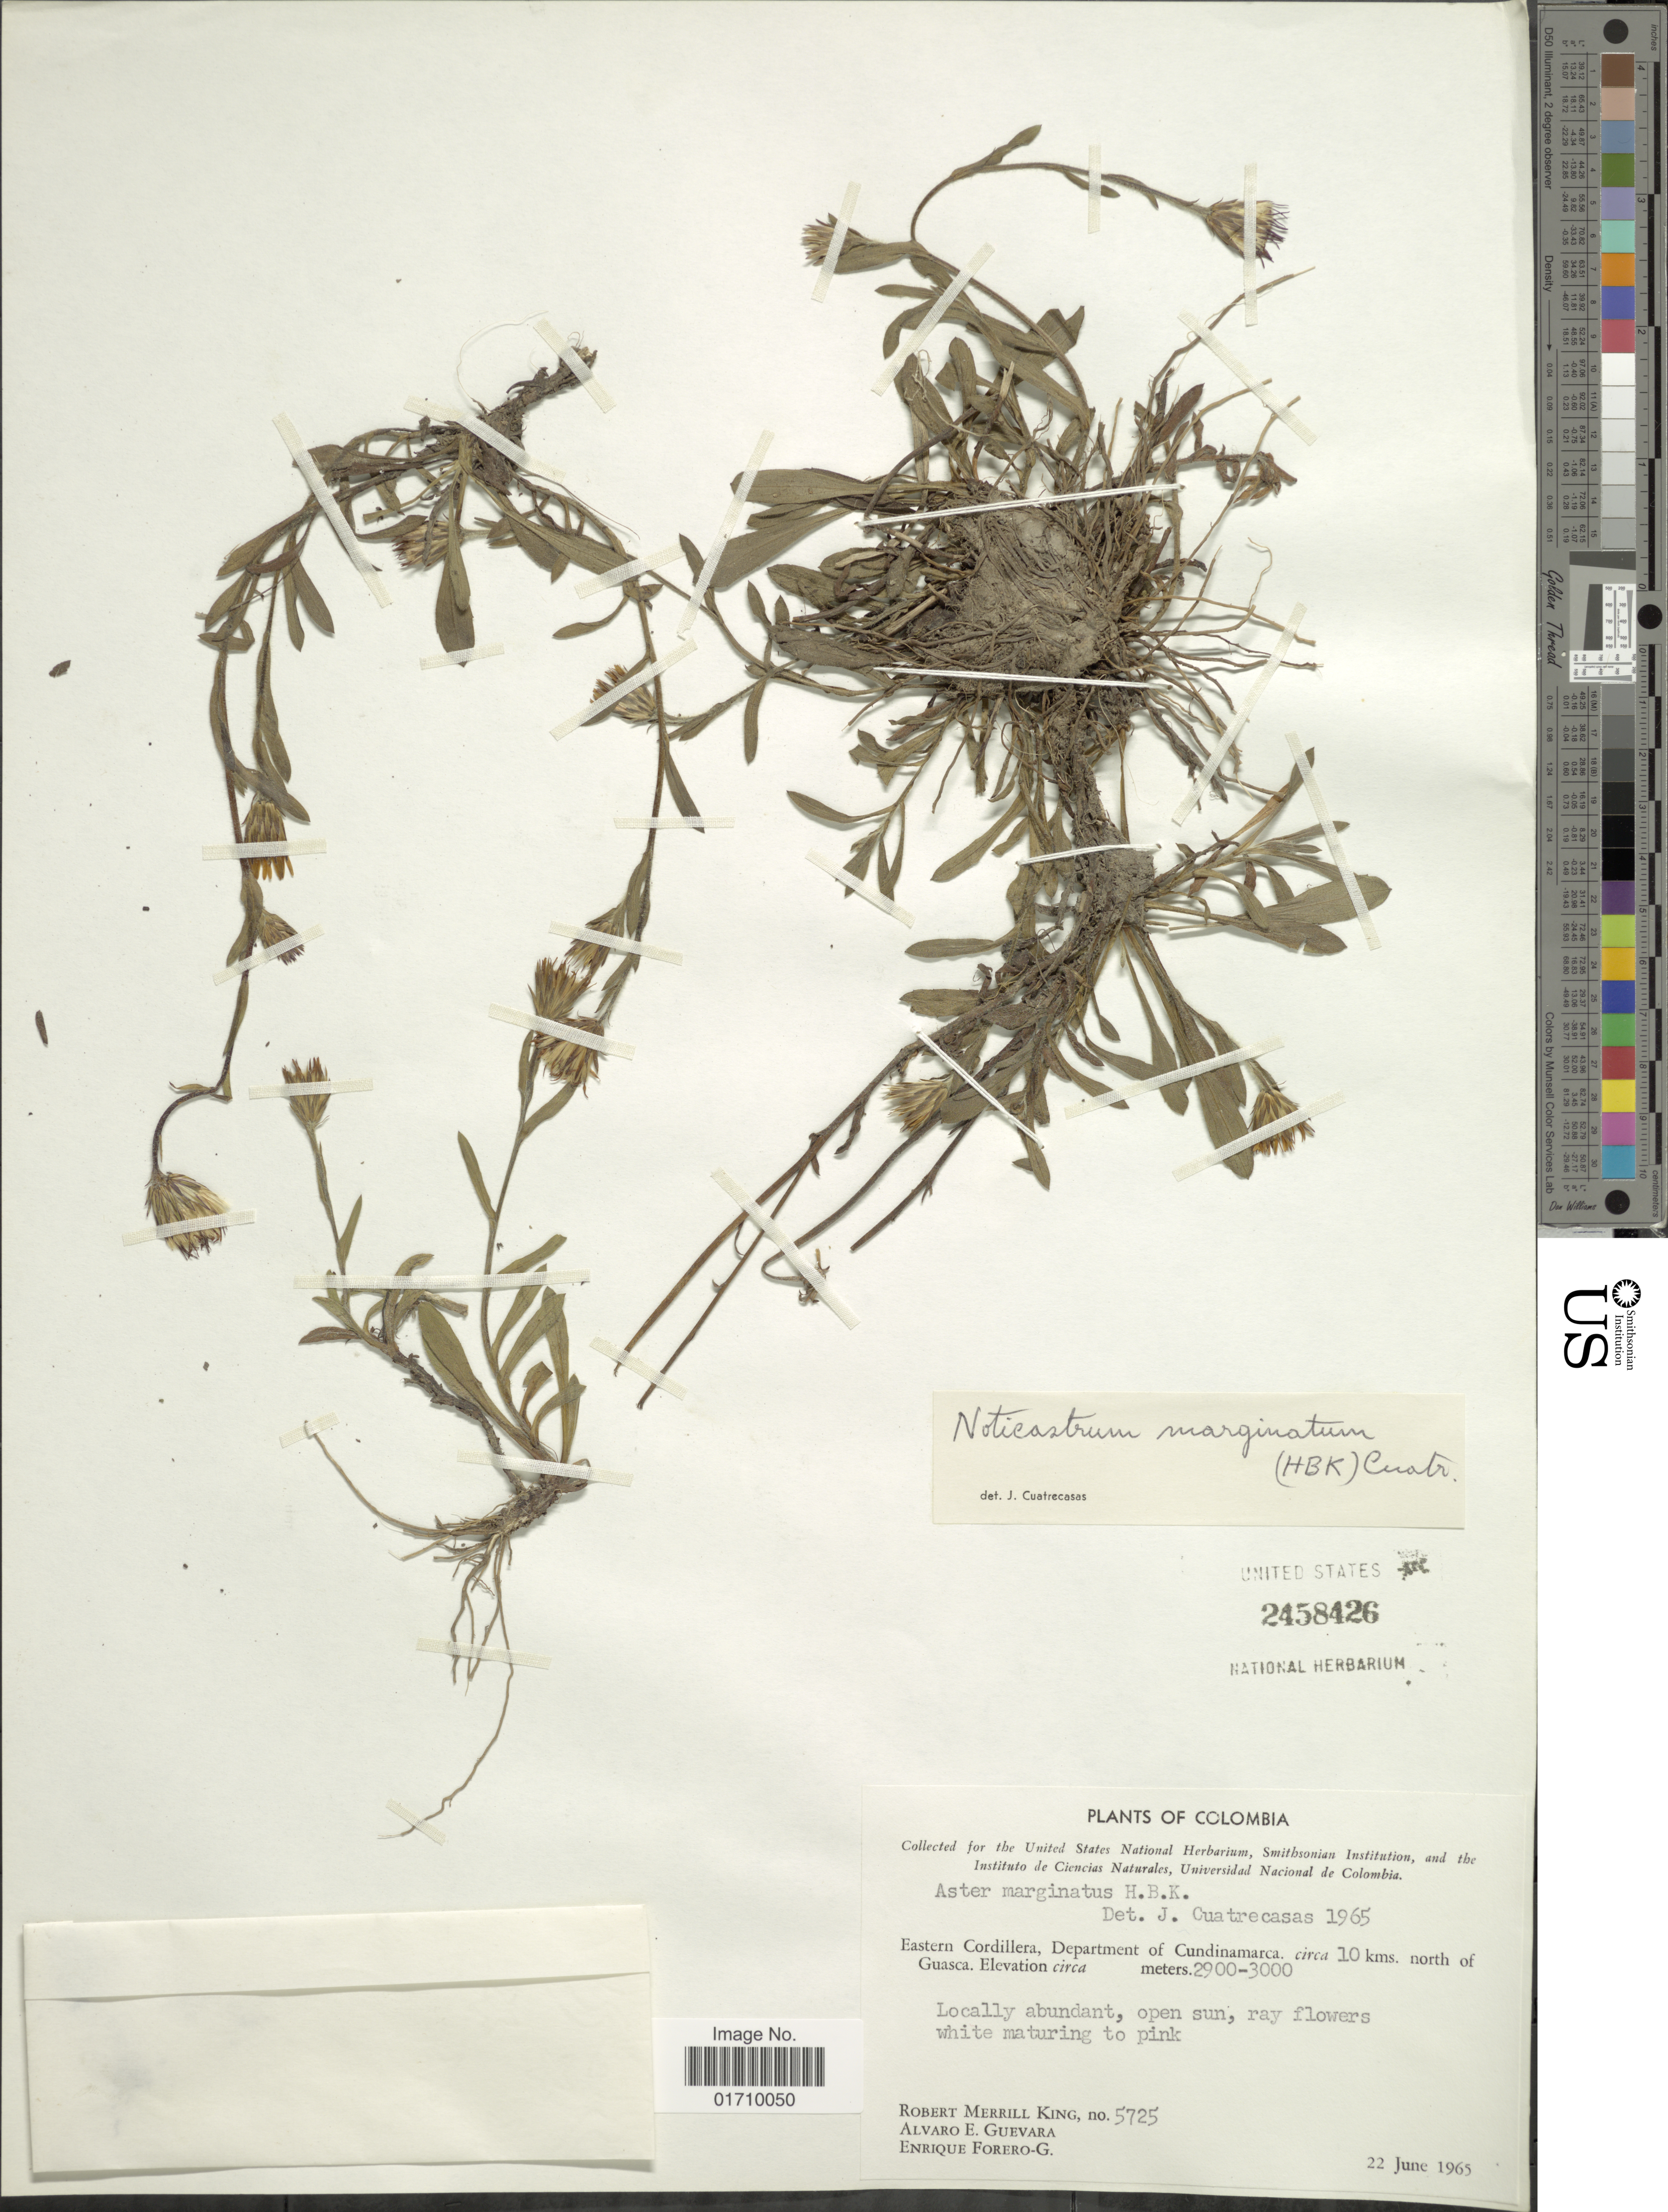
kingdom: Plantae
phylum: Tracheophyta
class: Magnoliopsida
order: Asterales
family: Asteraceae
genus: Noticastrum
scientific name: Noticastrum marginatum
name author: (Kunth) Cuatrec.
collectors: R. M. King, A. E. Guevara & E. Forero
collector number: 5725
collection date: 1965-06-22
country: Colombia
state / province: Cundinamarca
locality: Eastern Cordillera, circa 10 kms north of Guasca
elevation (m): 2900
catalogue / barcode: US 2458426